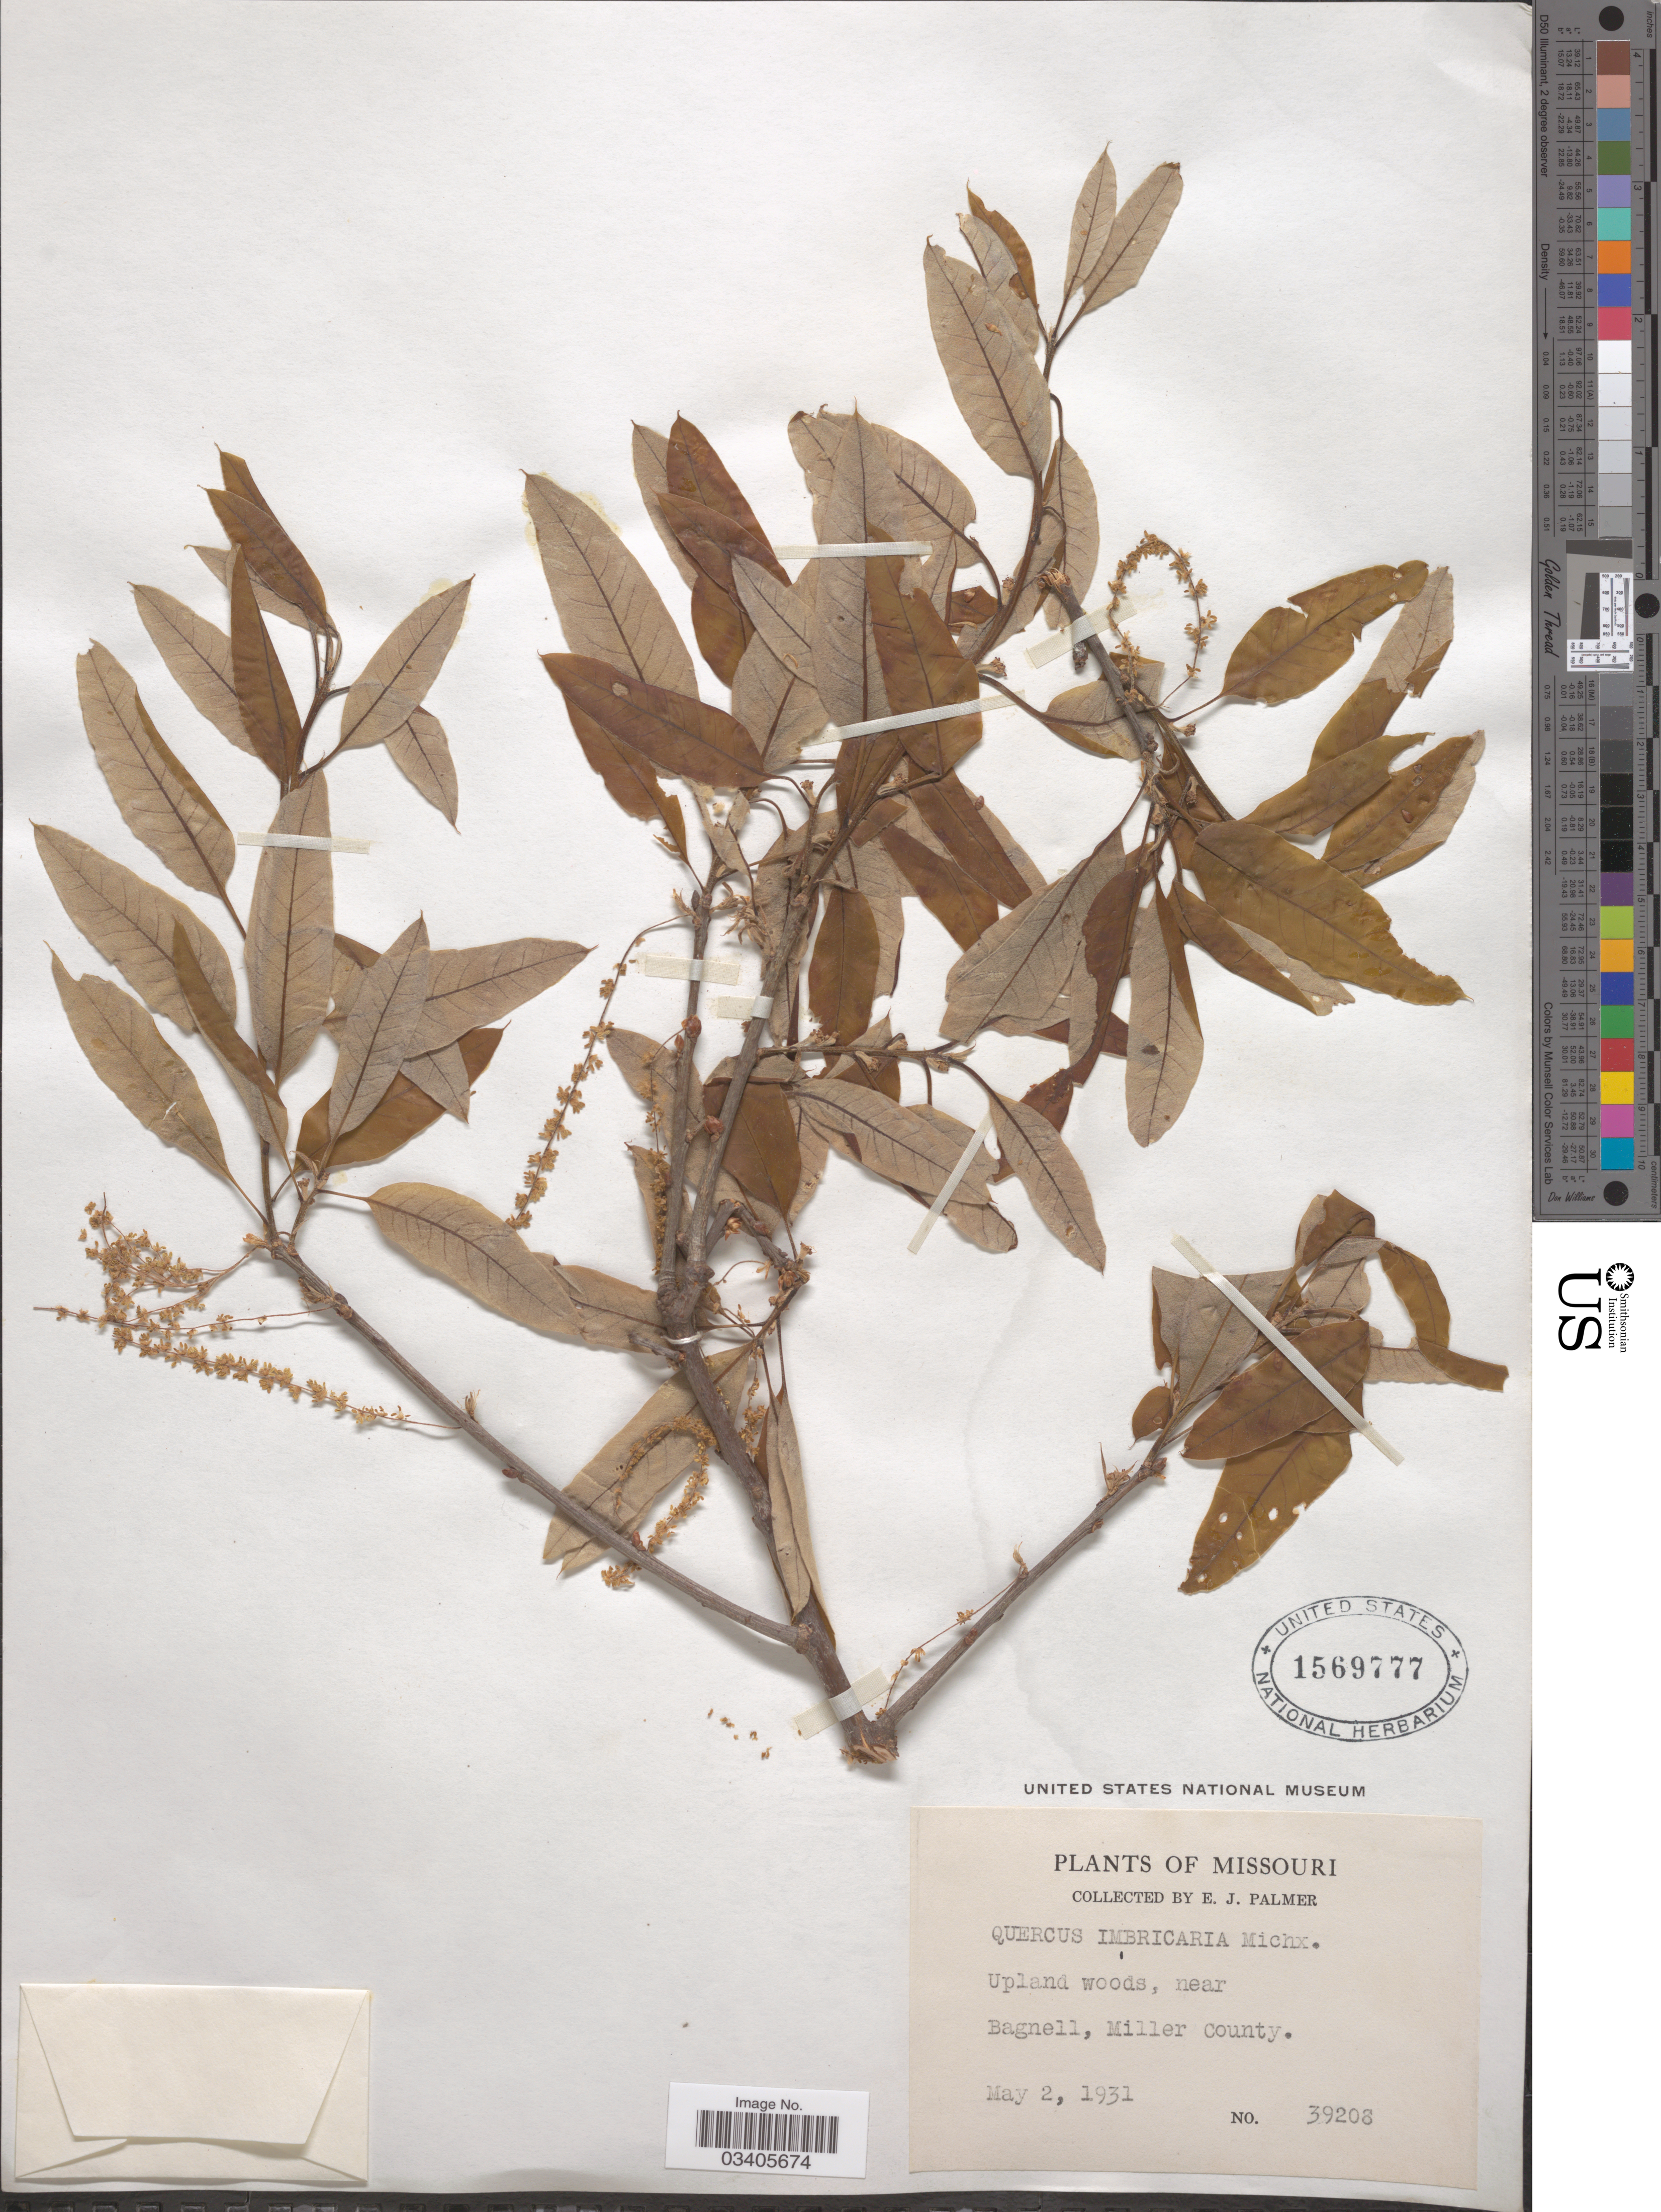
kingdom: Plantae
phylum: Tracheophyta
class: Magnoliopsida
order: Fagales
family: Fagaceae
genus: Quercus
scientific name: Quercus imbricaria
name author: Michx.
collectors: E. J. Palmer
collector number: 39208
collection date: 1931-05-02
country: United States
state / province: Missouri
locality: Near Bagnell, Miller County.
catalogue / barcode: US 1569777